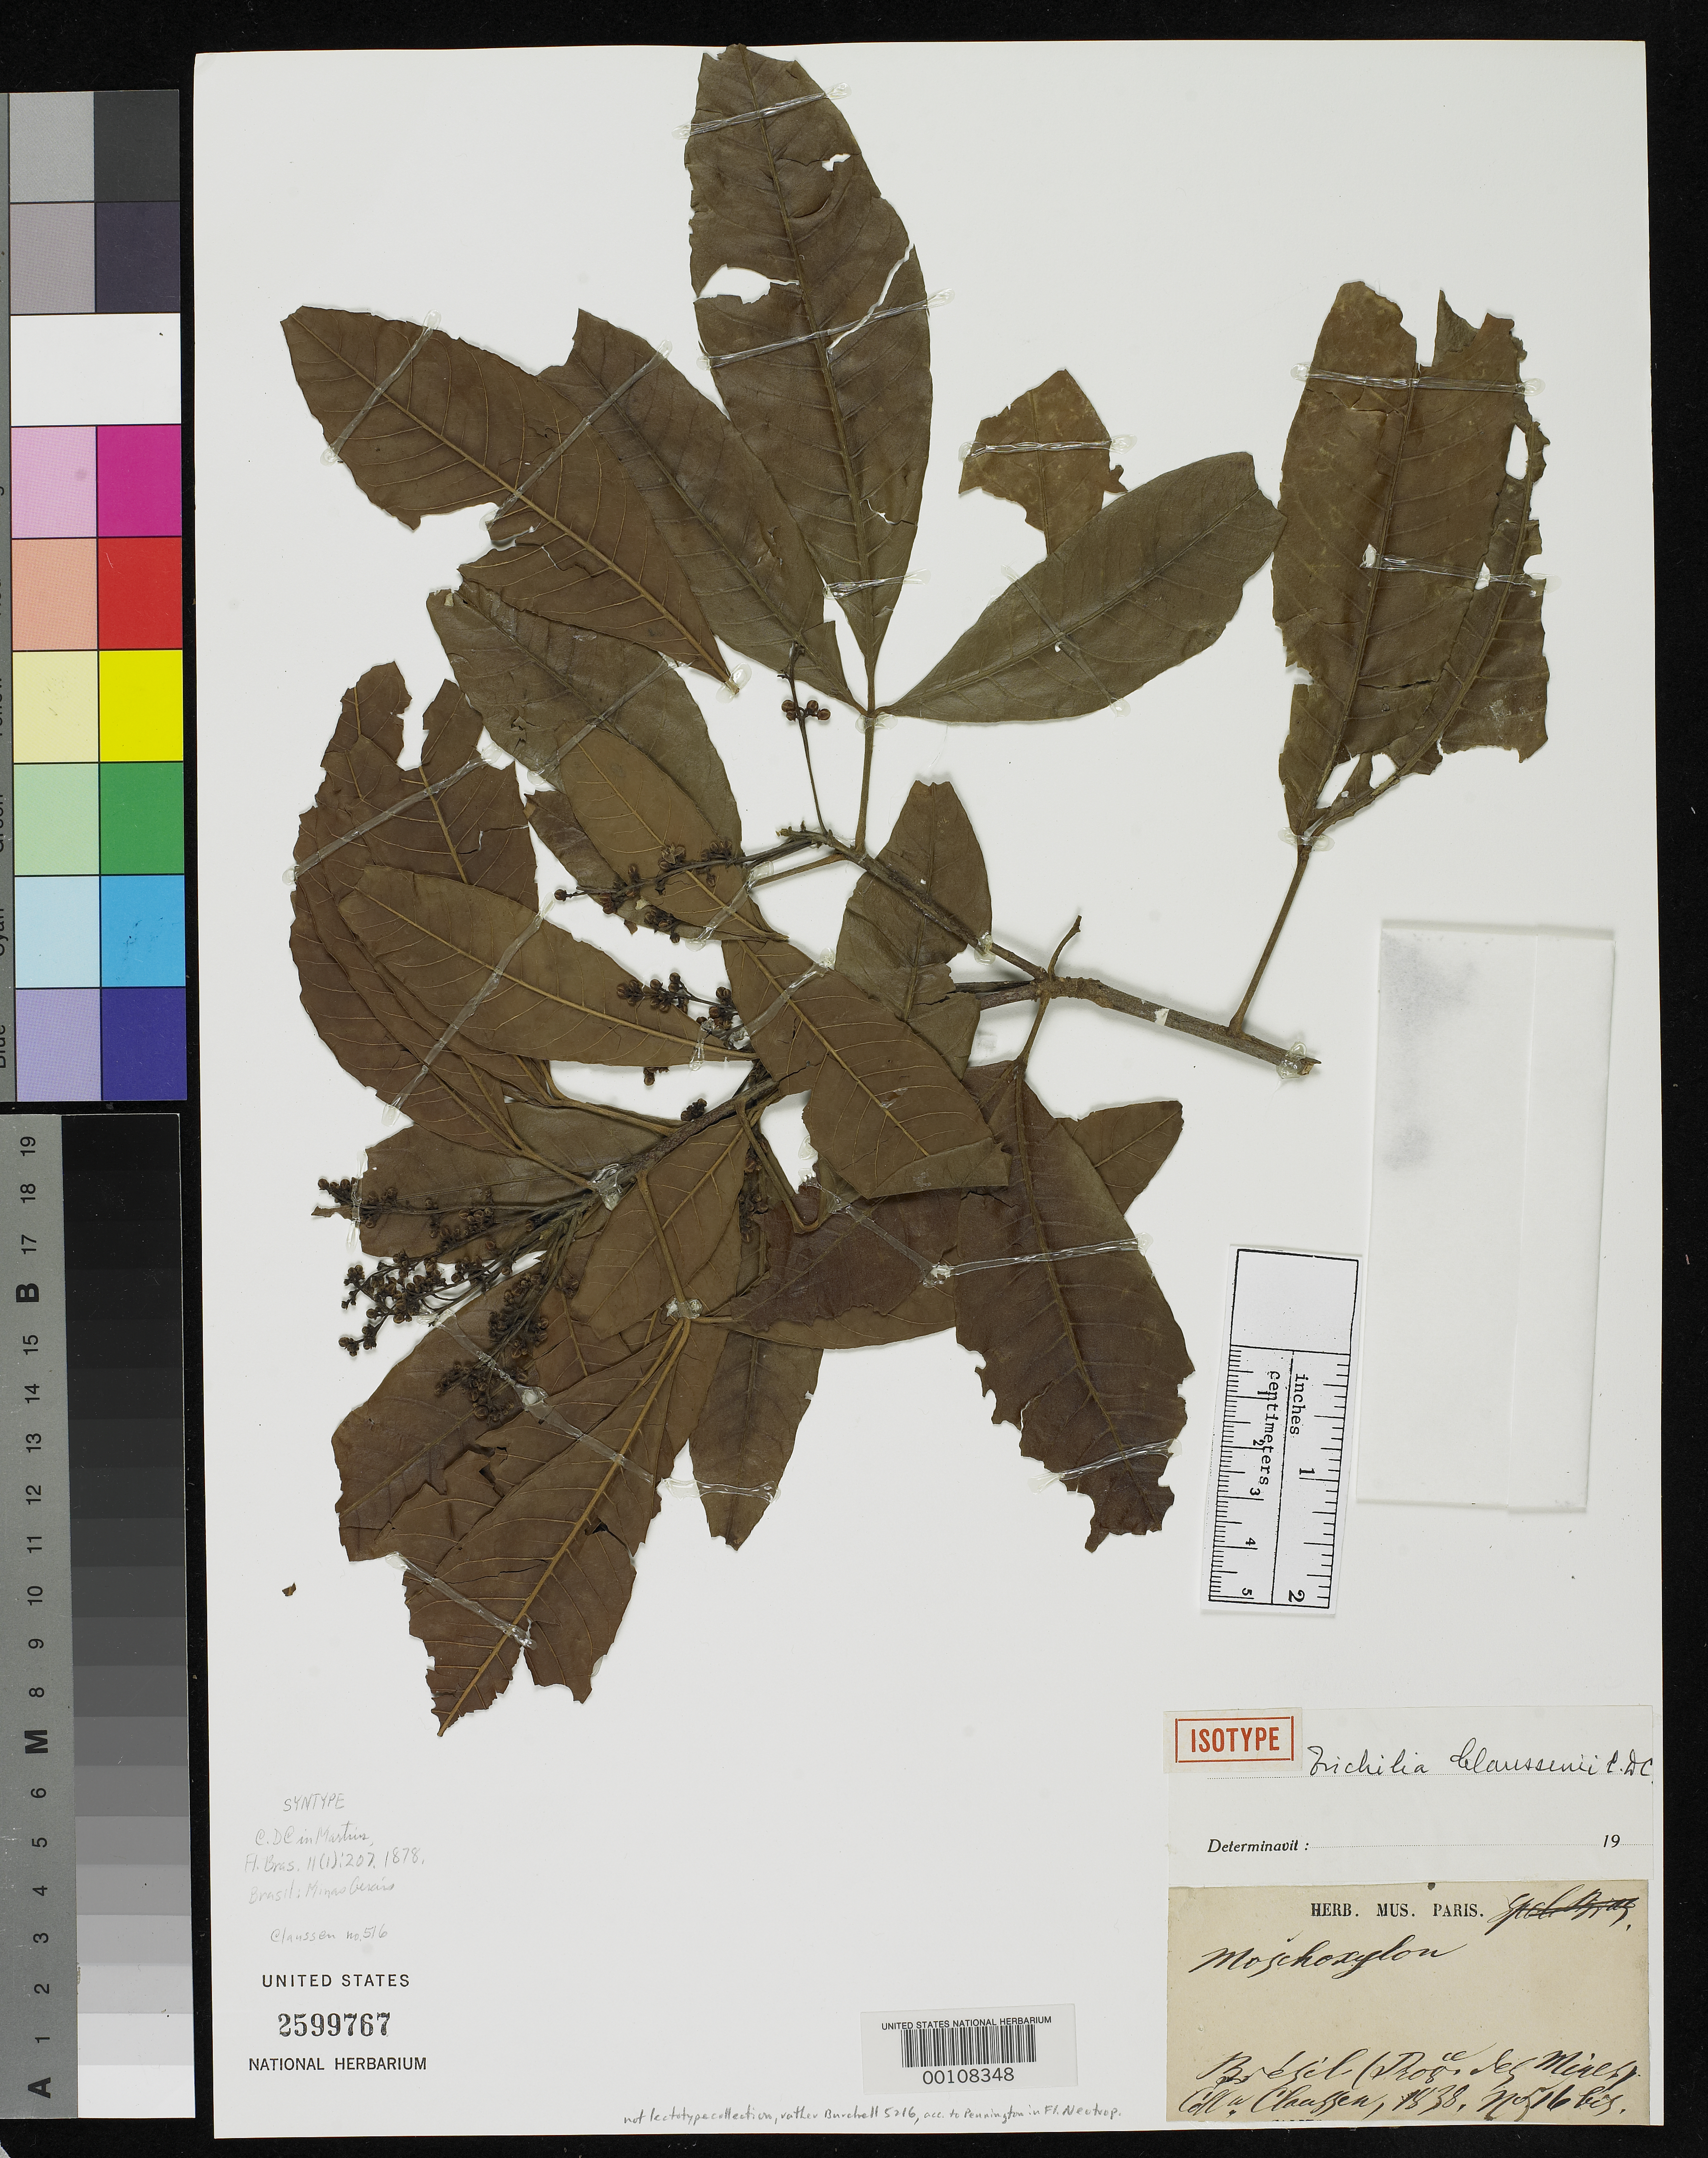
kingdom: Plantae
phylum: Tracheophyta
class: Magnoliopsida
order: Sapindales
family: Meliaceae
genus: Trichilia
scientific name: Trichilia claussenii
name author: C. DC. in Mart.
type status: Syntype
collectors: P. Claussen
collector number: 516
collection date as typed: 1838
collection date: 1838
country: Brazil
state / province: Minas Gerais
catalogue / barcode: US 2599767